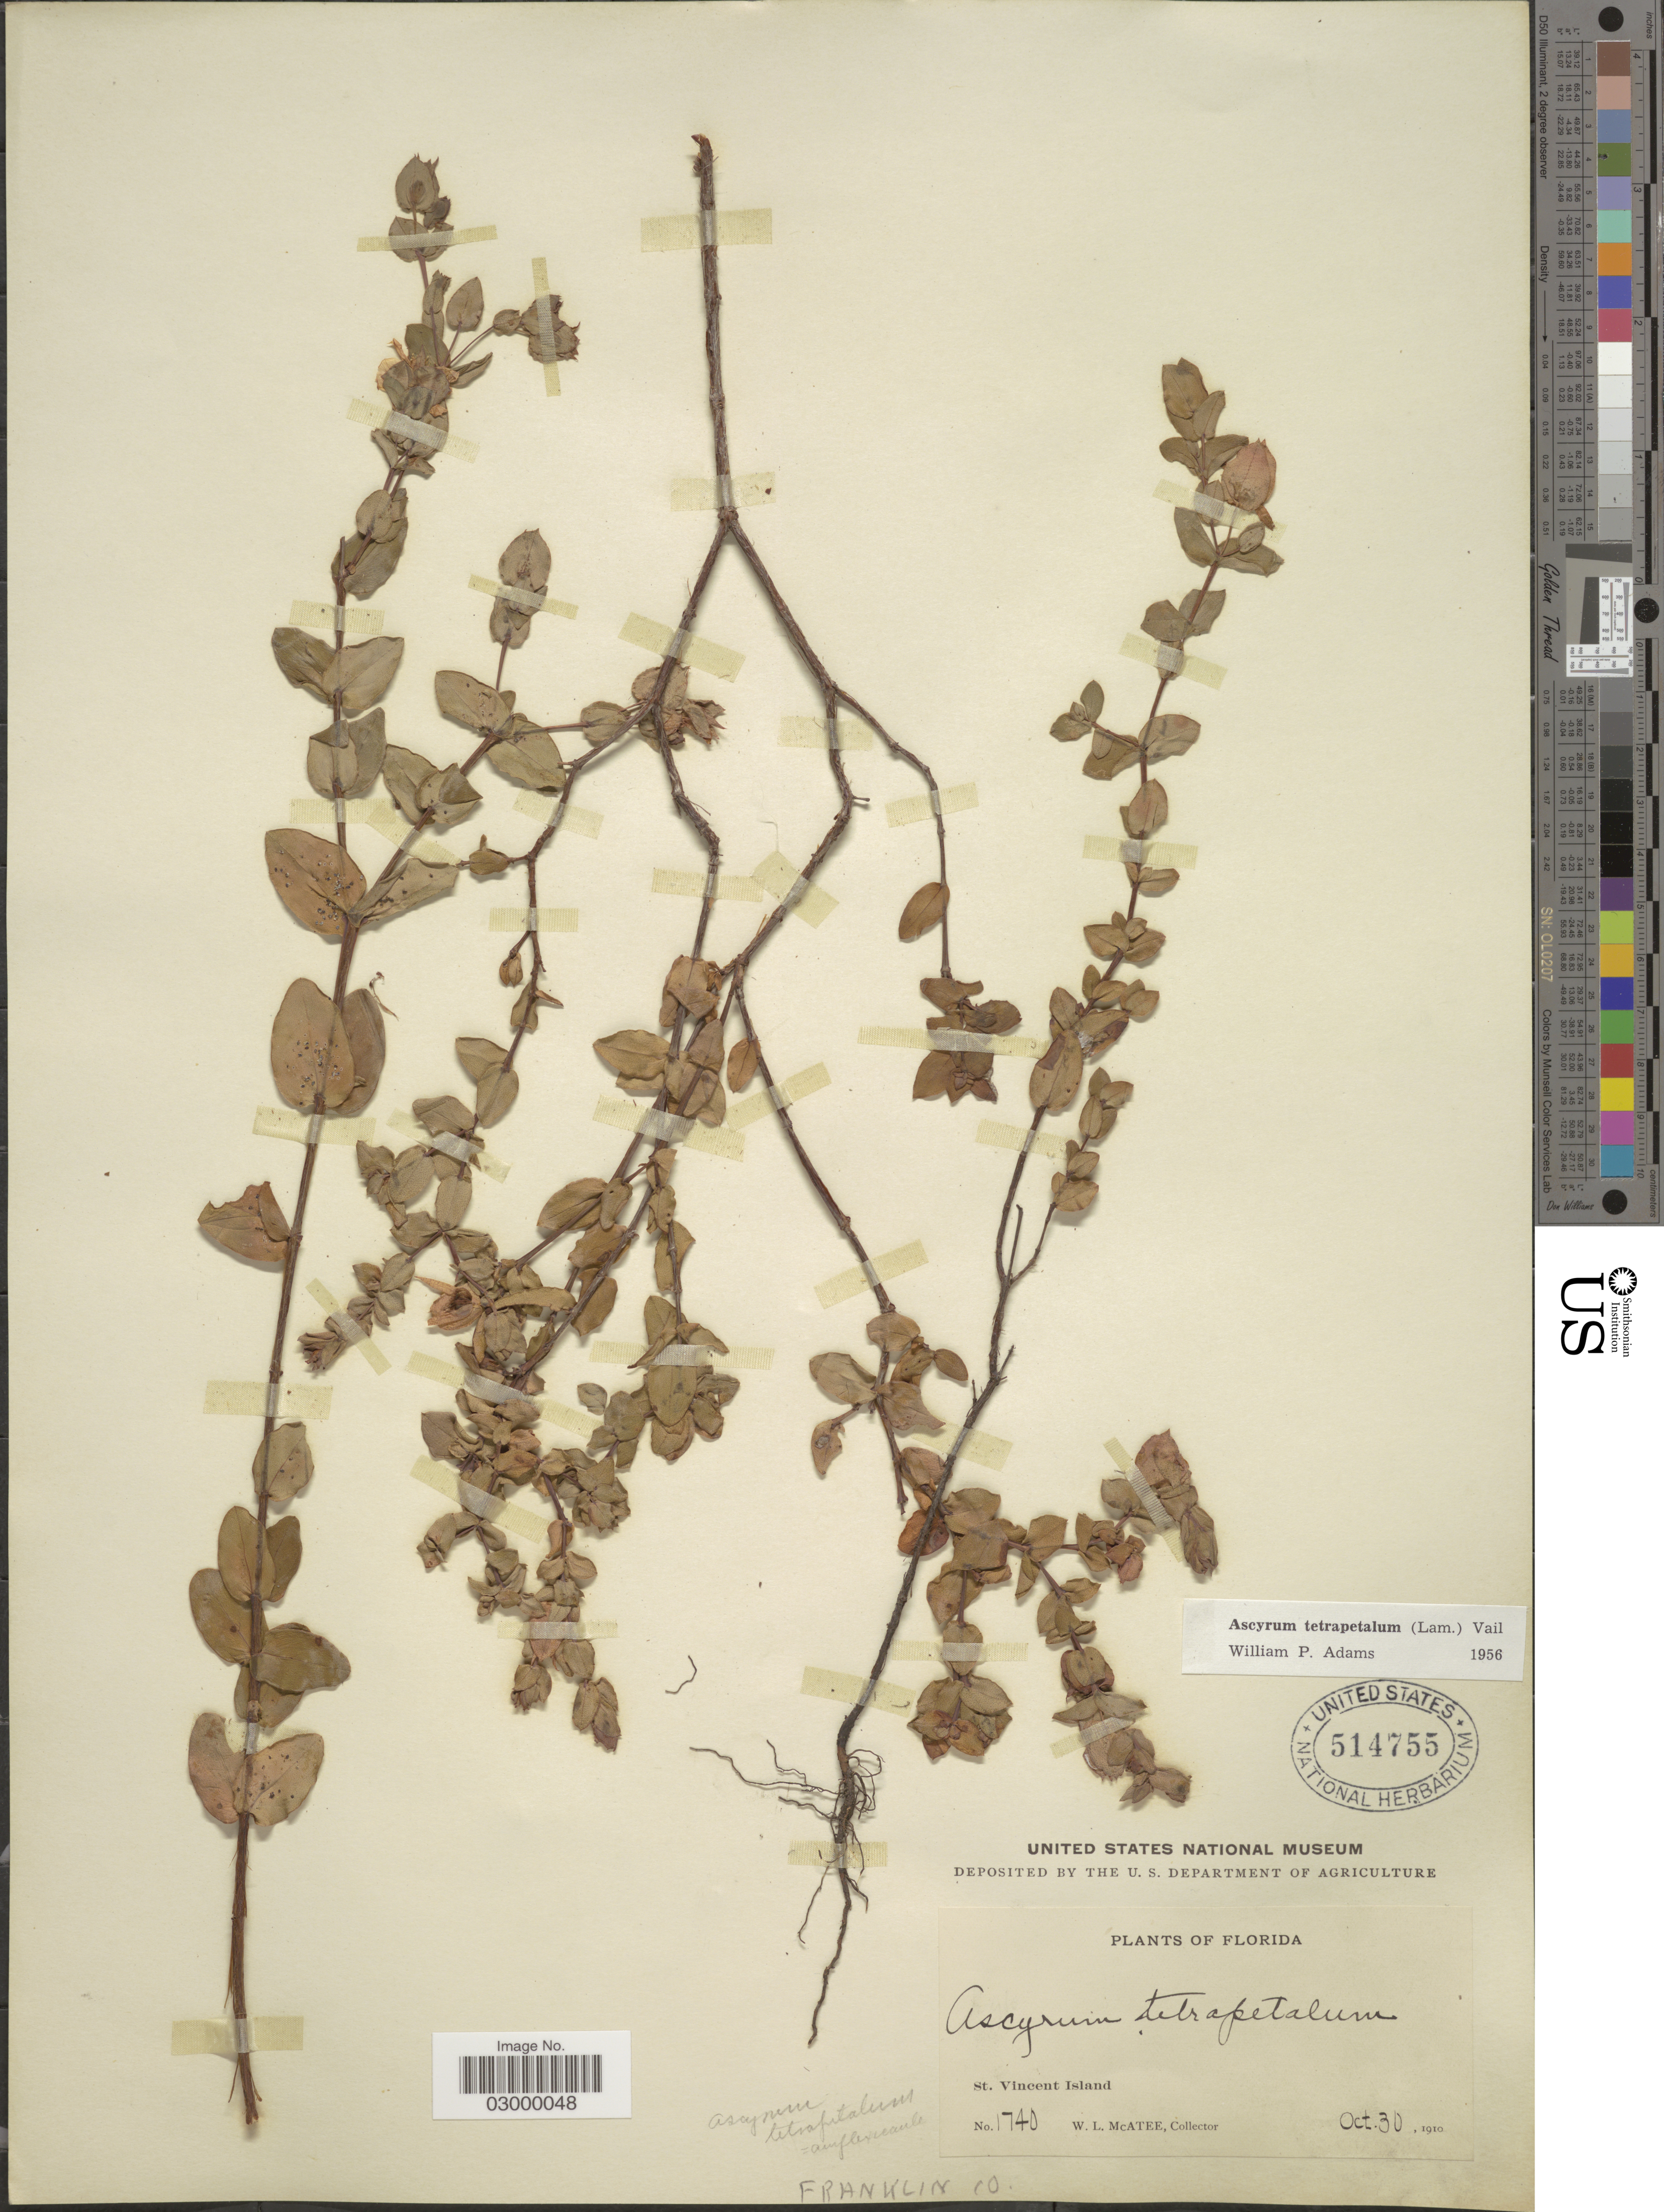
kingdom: Plantae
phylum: Tracheophyta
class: Magnoliopsida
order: Malpighiales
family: Hypericaceae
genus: Hypericum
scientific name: Hypericum tetrapetalum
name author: Lam.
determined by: Strong, Mark T., (BOT), Smithsonian Institution - National Museum of Natural History (UNITED STATES)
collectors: W. McAtee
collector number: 1740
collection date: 1910-10-30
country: United States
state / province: Florida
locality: Franklin Co., St. Vicent Island.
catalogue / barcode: US 514755